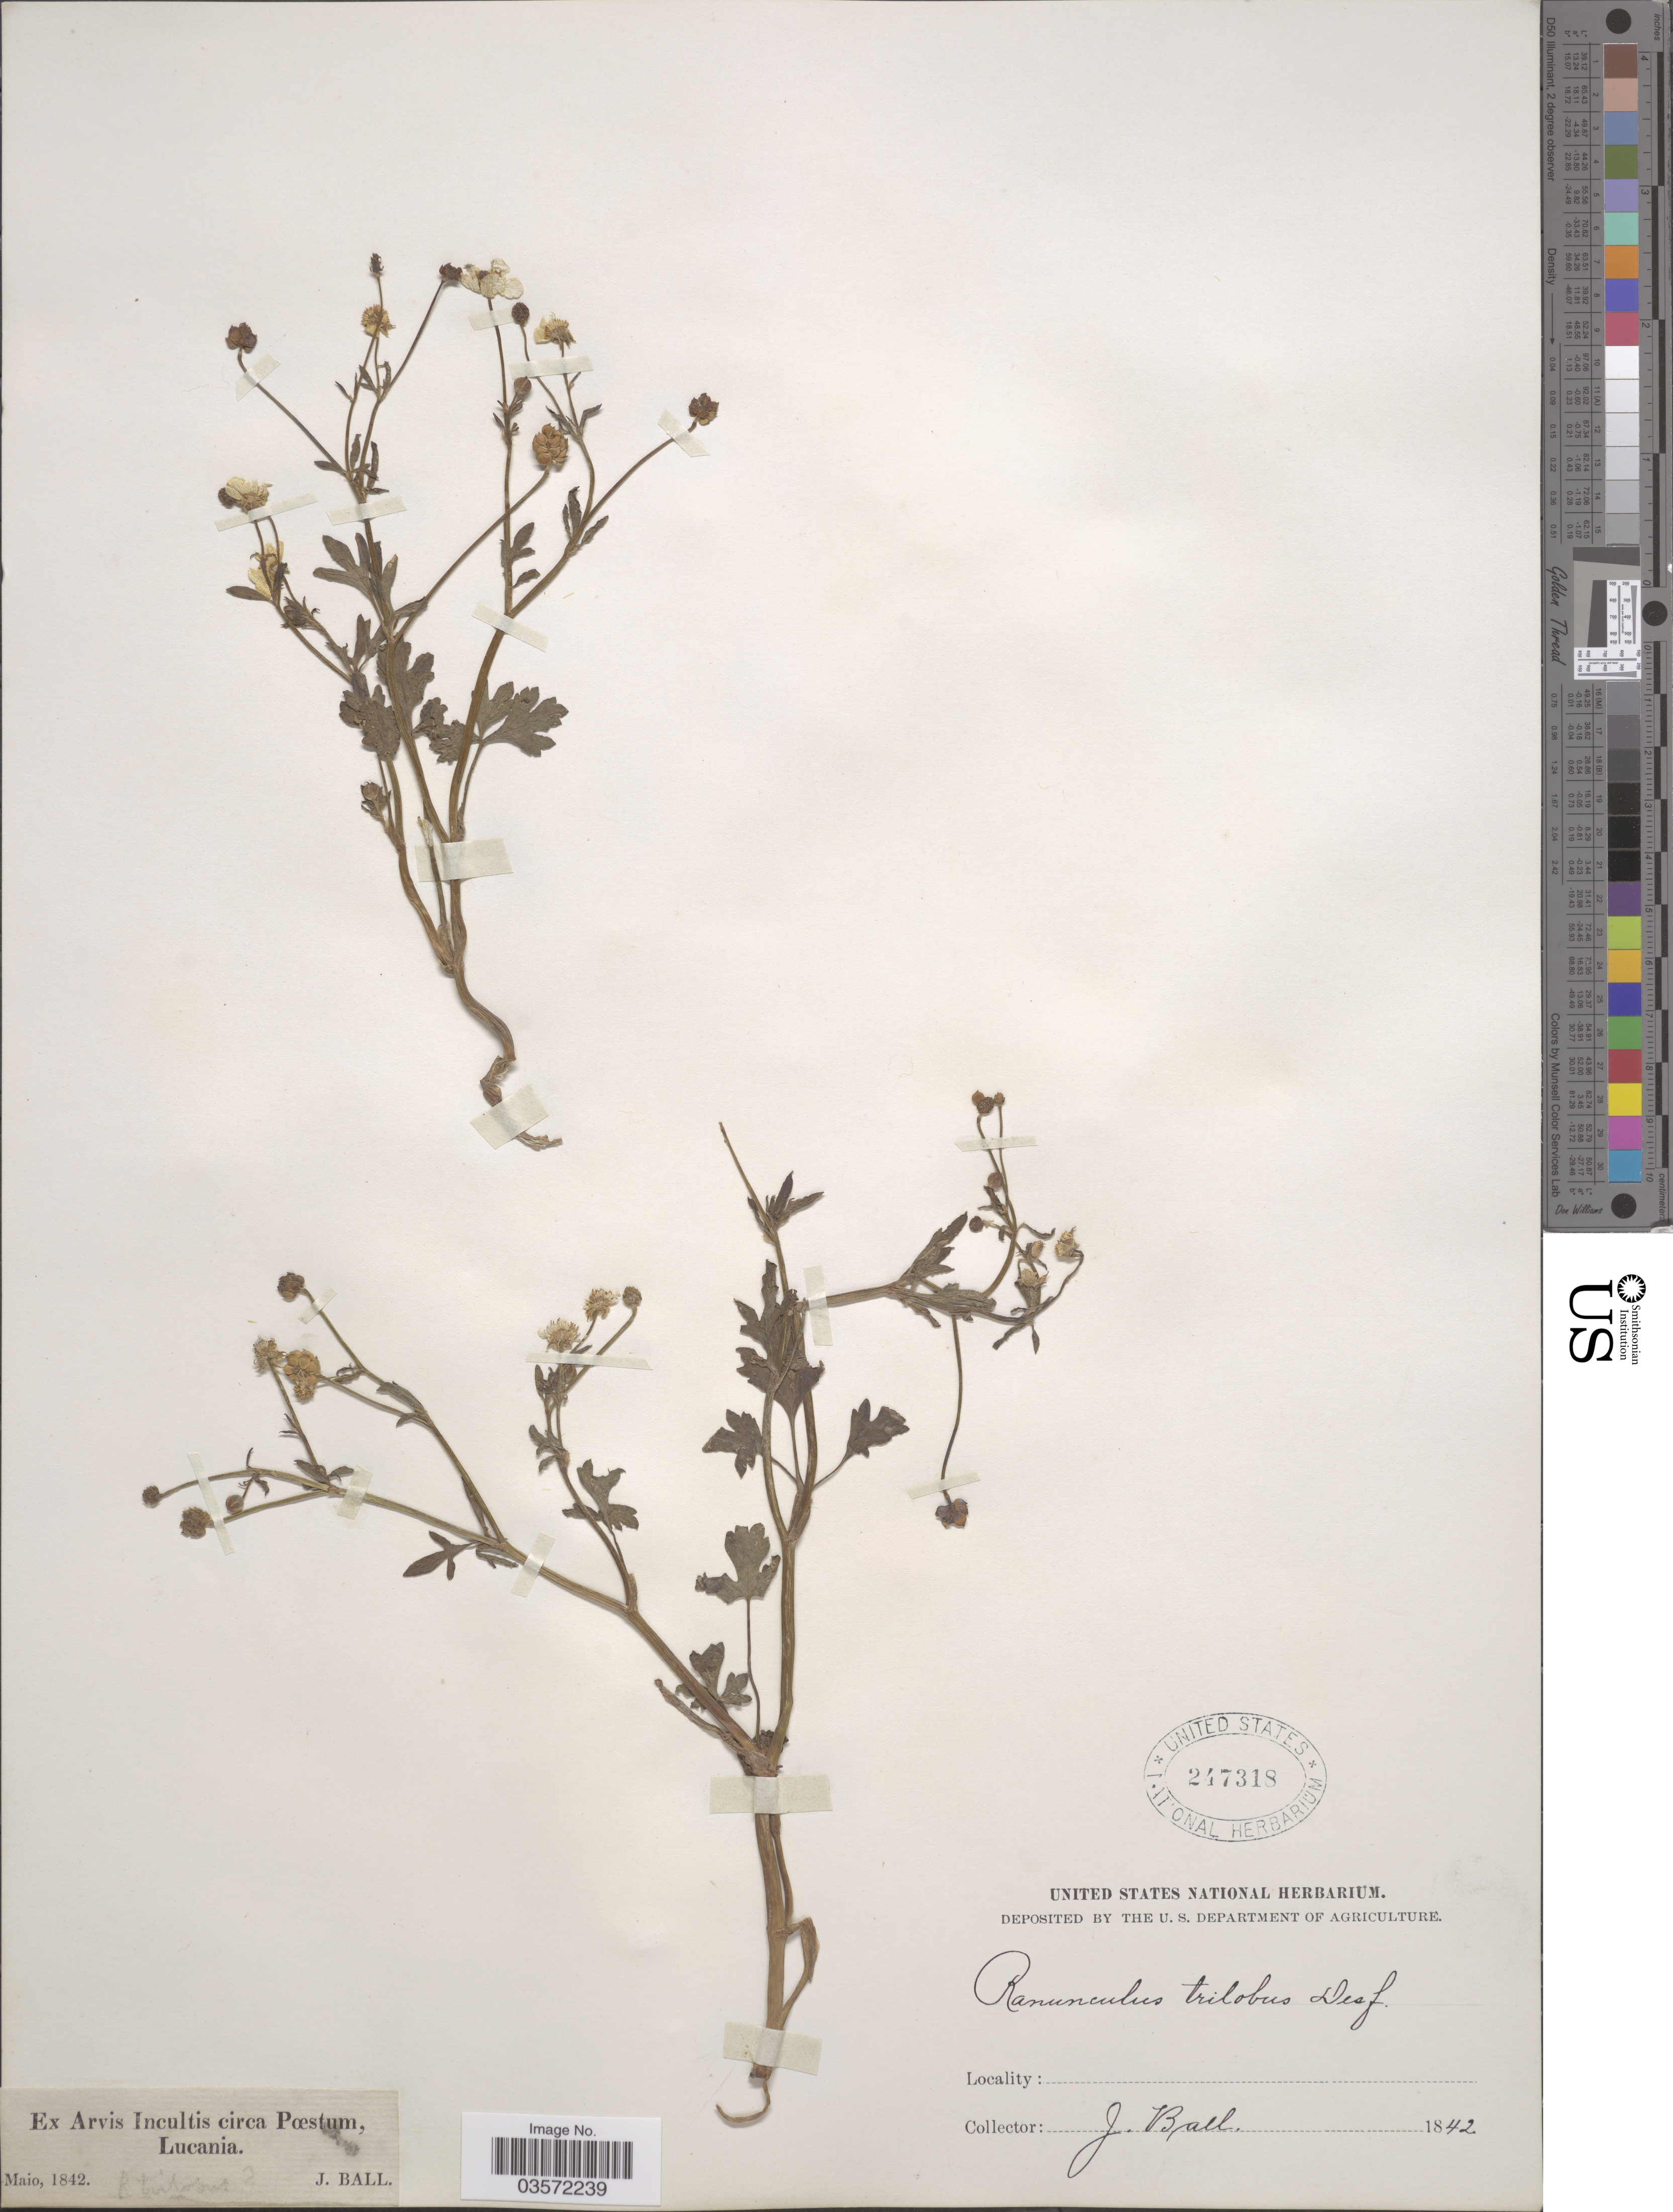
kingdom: Plantae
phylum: Tracheophyta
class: Magnoliopsida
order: Ranunculales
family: Ranunculaceae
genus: Ranunculus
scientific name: Ranunculus trilobus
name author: Desf.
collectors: J. Ball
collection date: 1842-05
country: Italy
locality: Ex Arvis Incultis circa Pœstum, Lucania.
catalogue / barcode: US 247318